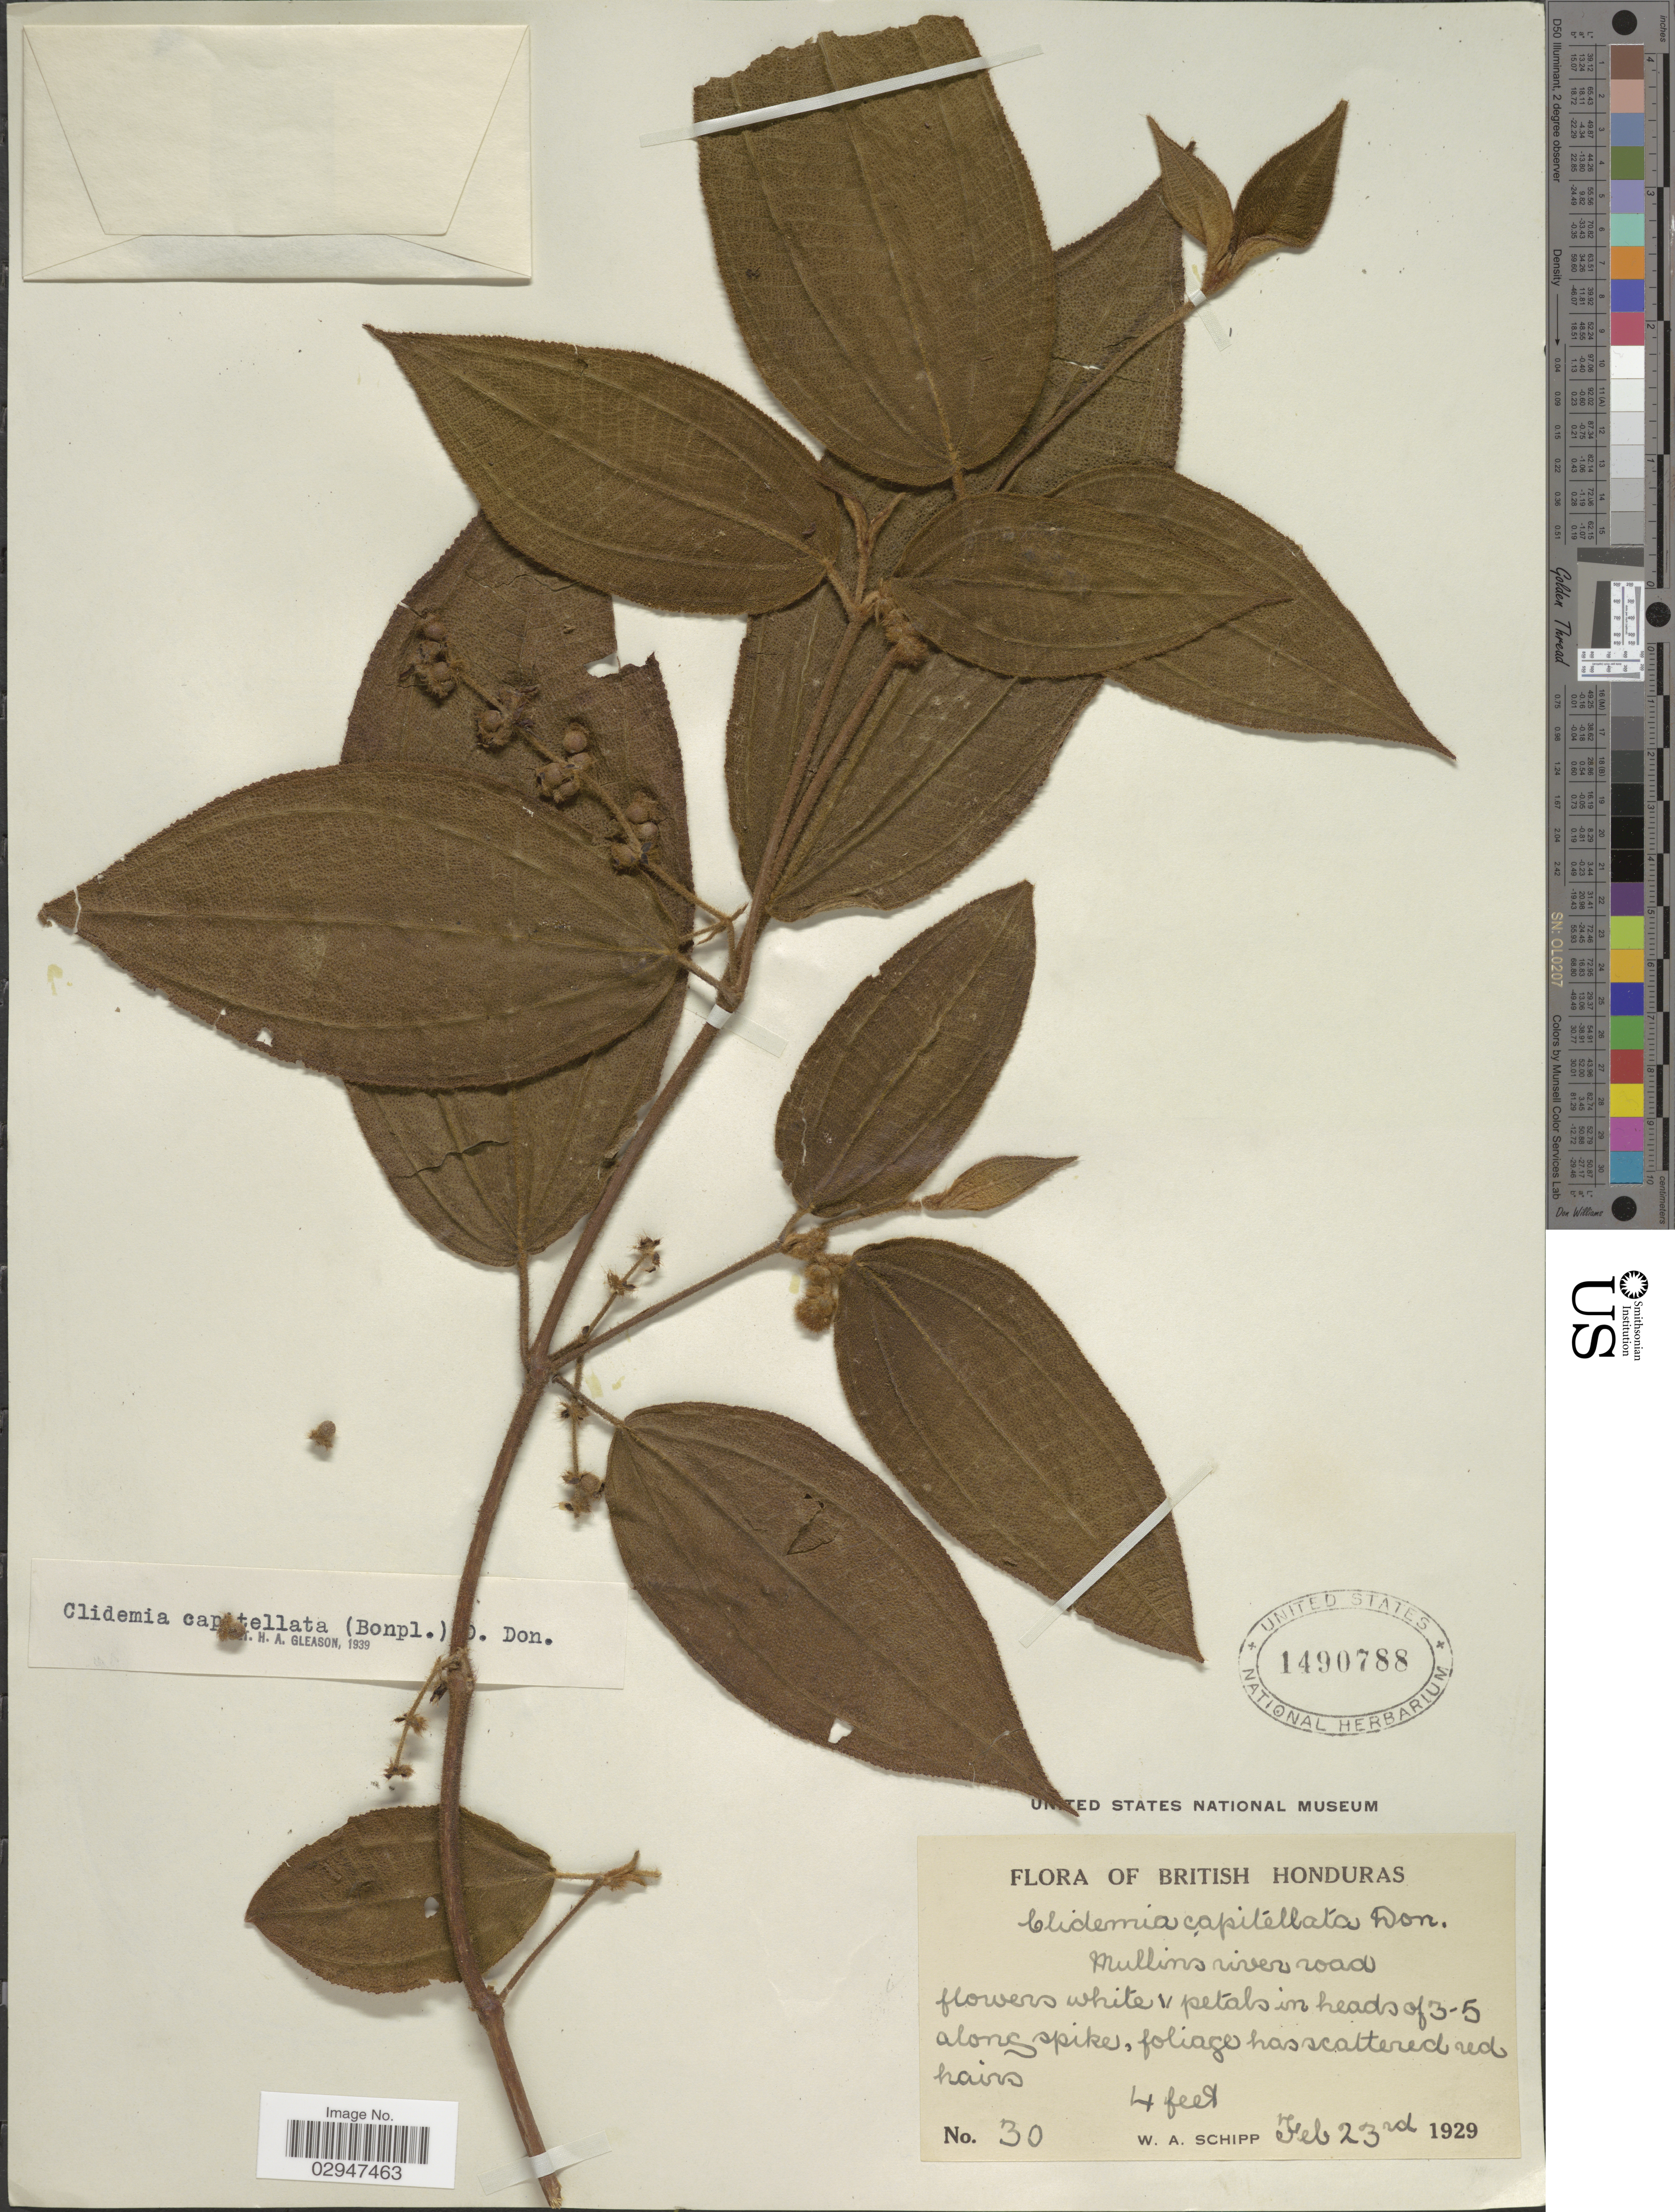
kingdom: Plantae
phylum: Tracheophyta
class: Magnoliopsida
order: Myrtales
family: Melastomataceae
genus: Clidemia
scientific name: Clidemia capitellata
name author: (Bonpl.) D. Don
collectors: W. Schipp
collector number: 30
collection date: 1929-02-23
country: Belize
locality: British Honduras. Mullins river road.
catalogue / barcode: US 1490788